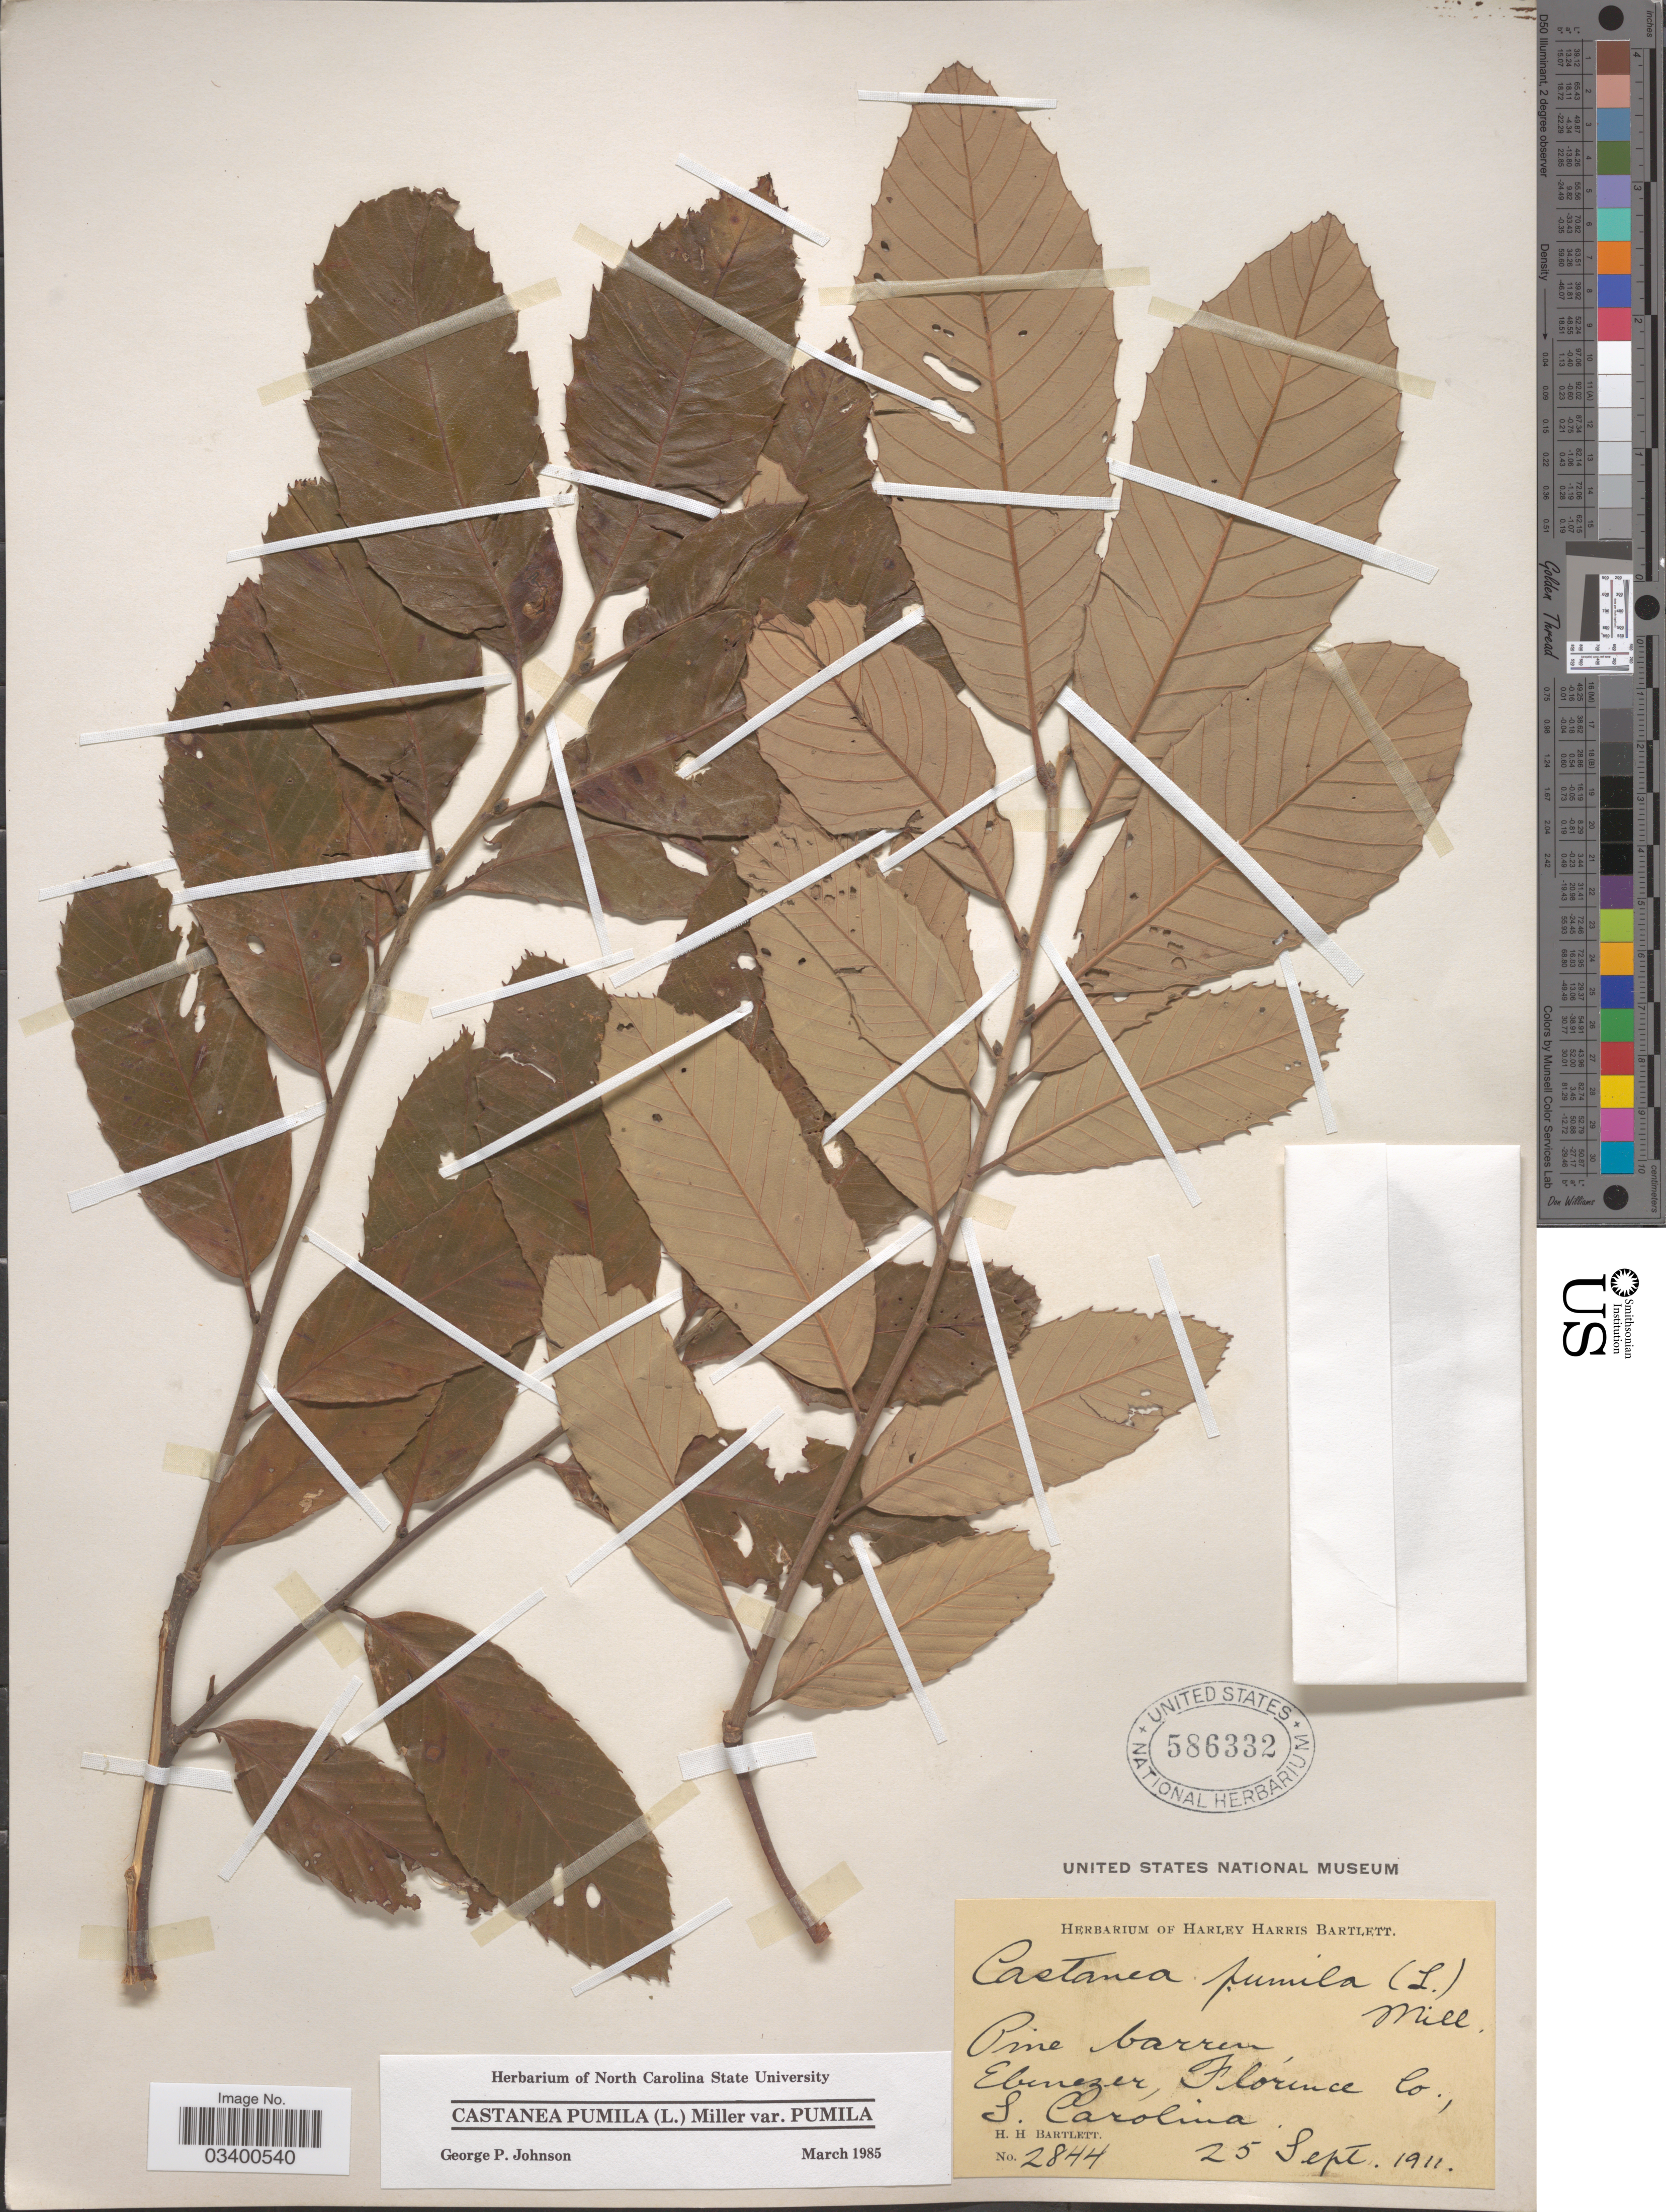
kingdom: Plantae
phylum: Tracheophyta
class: Magnoliopsida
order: Fagales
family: Fagaceae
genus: Castanea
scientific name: Castanea pumila var. pumila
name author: (L.) Mill.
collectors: H. H. Bartlett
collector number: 2844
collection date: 1911-09-25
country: United States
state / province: South Carolina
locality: Ebenezer, Florence Co.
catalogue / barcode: US 586332